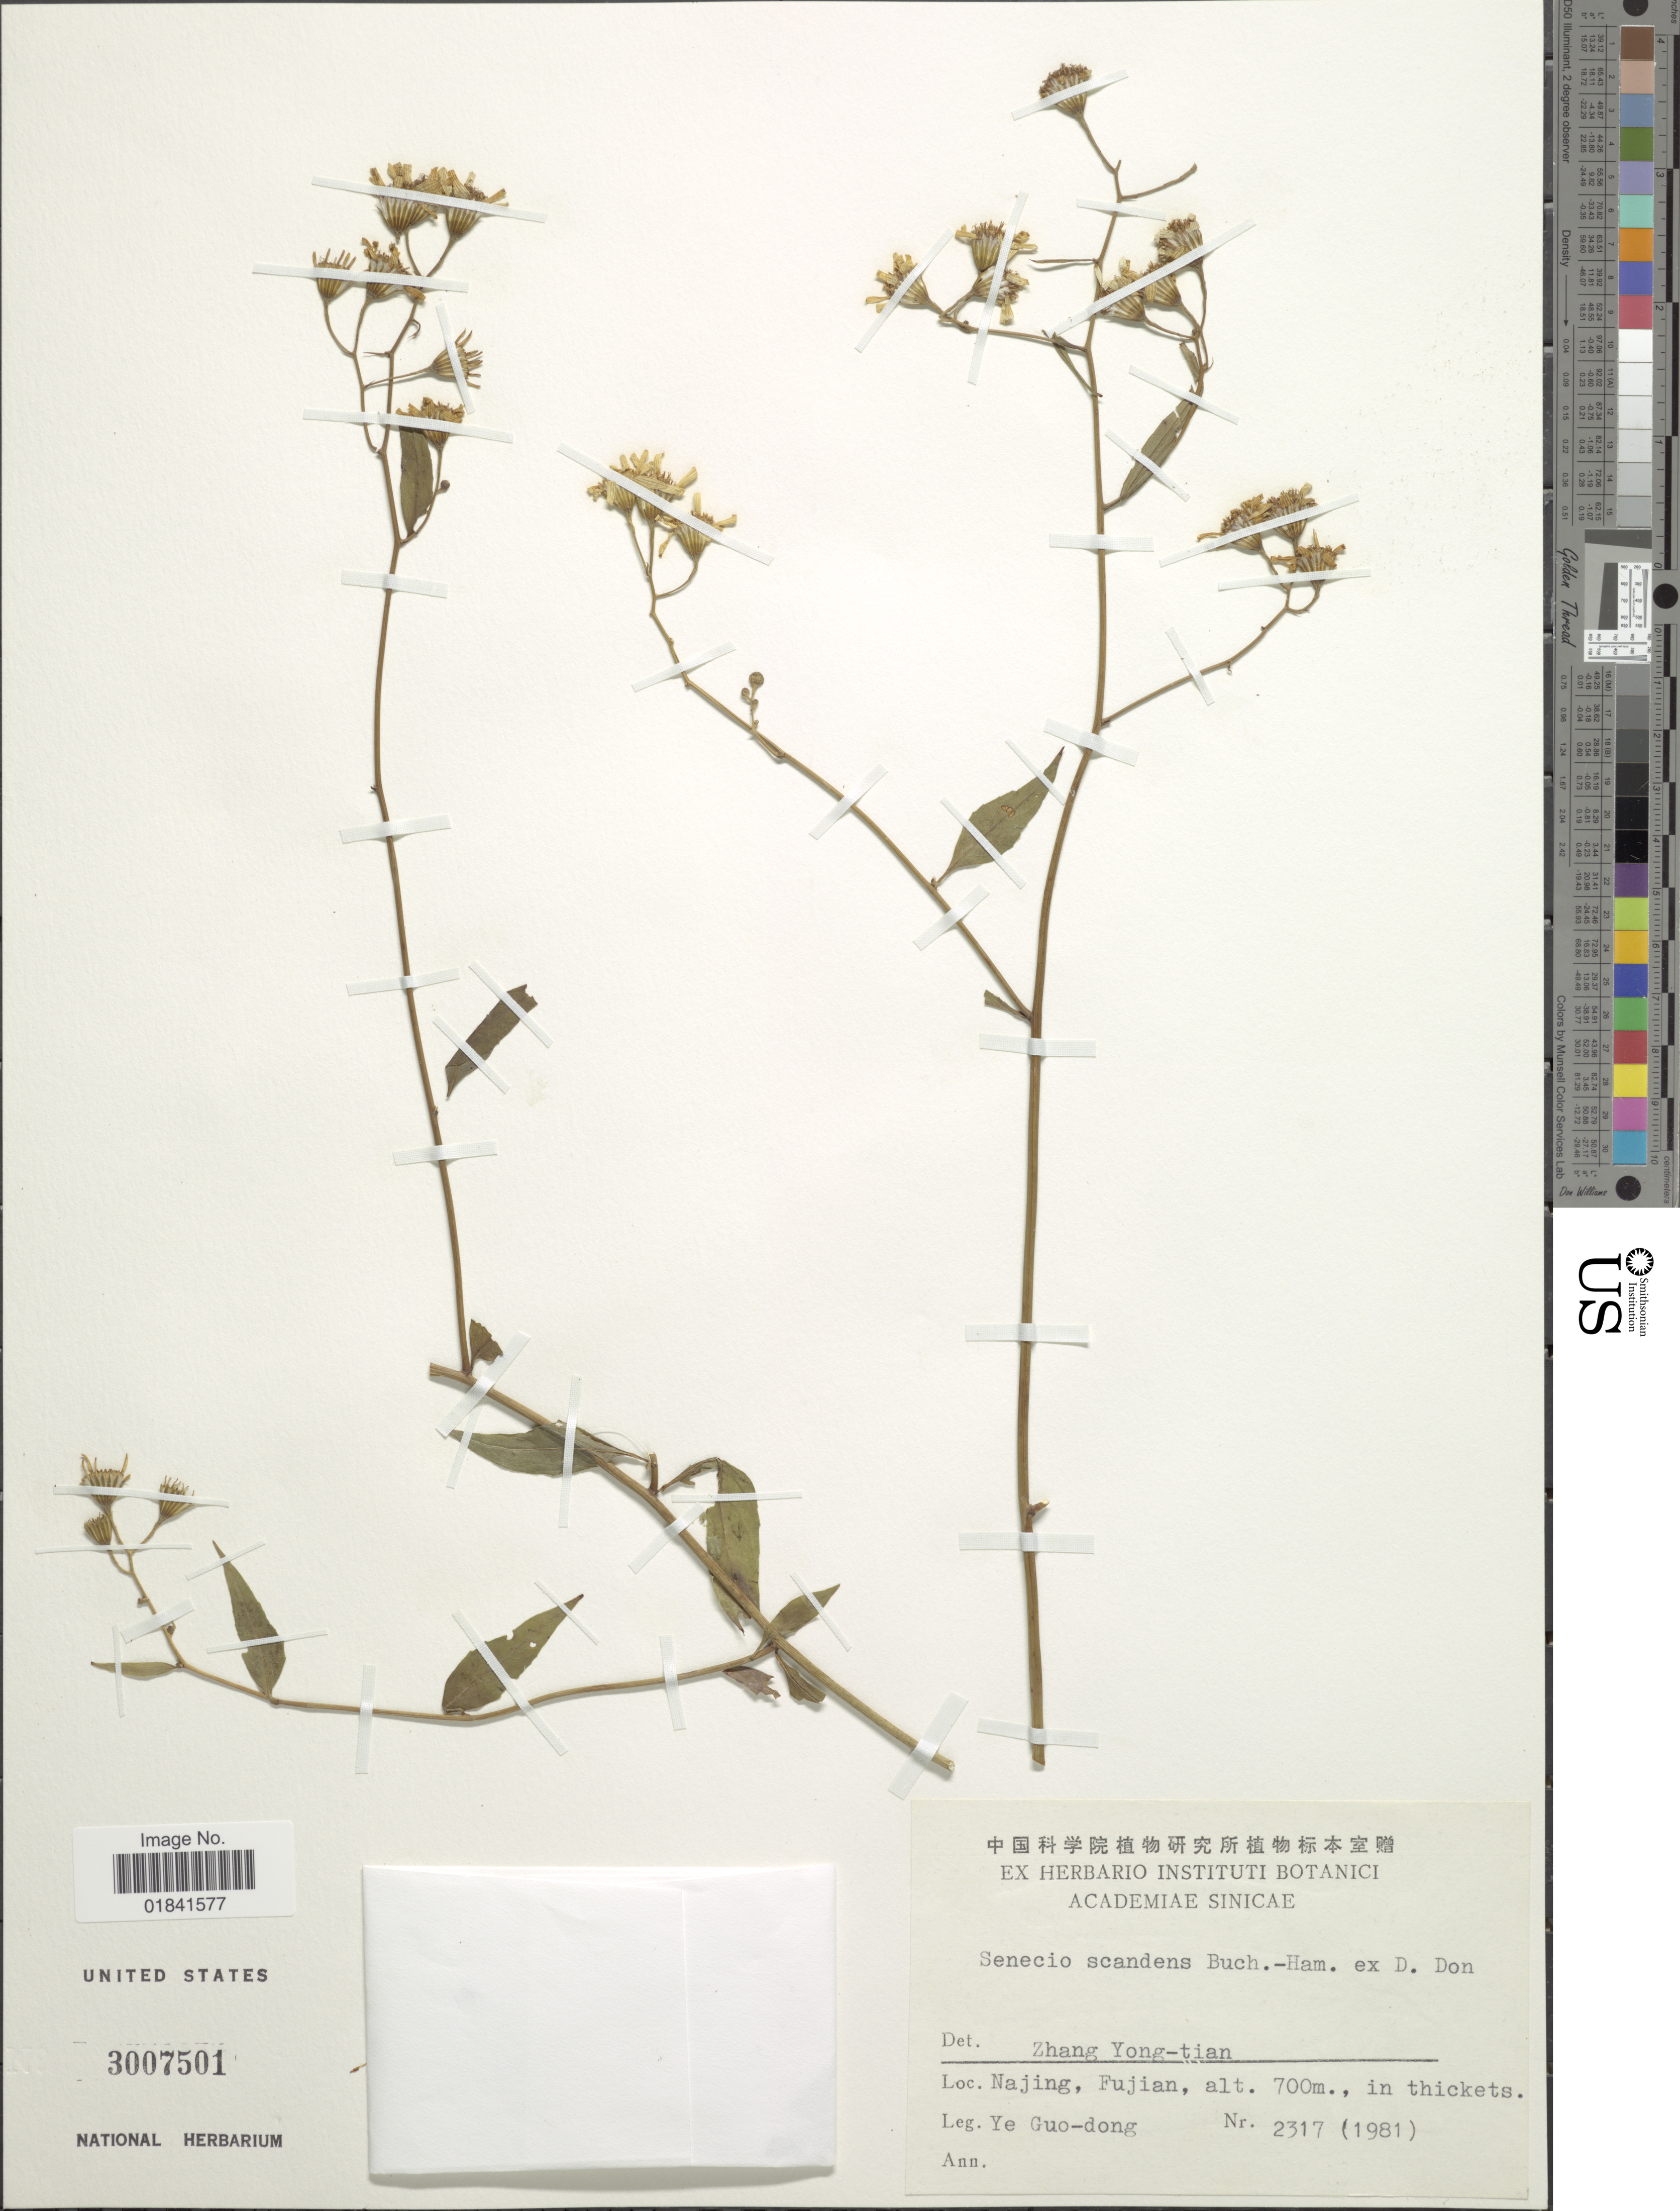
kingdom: Plantae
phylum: Tracheophyta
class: Magnoliopsida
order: Asterales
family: Asteraceae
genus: Senecio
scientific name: Senecio scandens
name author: Buch.-Ham. ex D. Don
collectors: Ye Guo-Dong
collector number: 2317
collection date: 1981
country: China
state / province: Fujian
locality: Najing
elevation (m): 700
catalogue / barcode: US 3007501